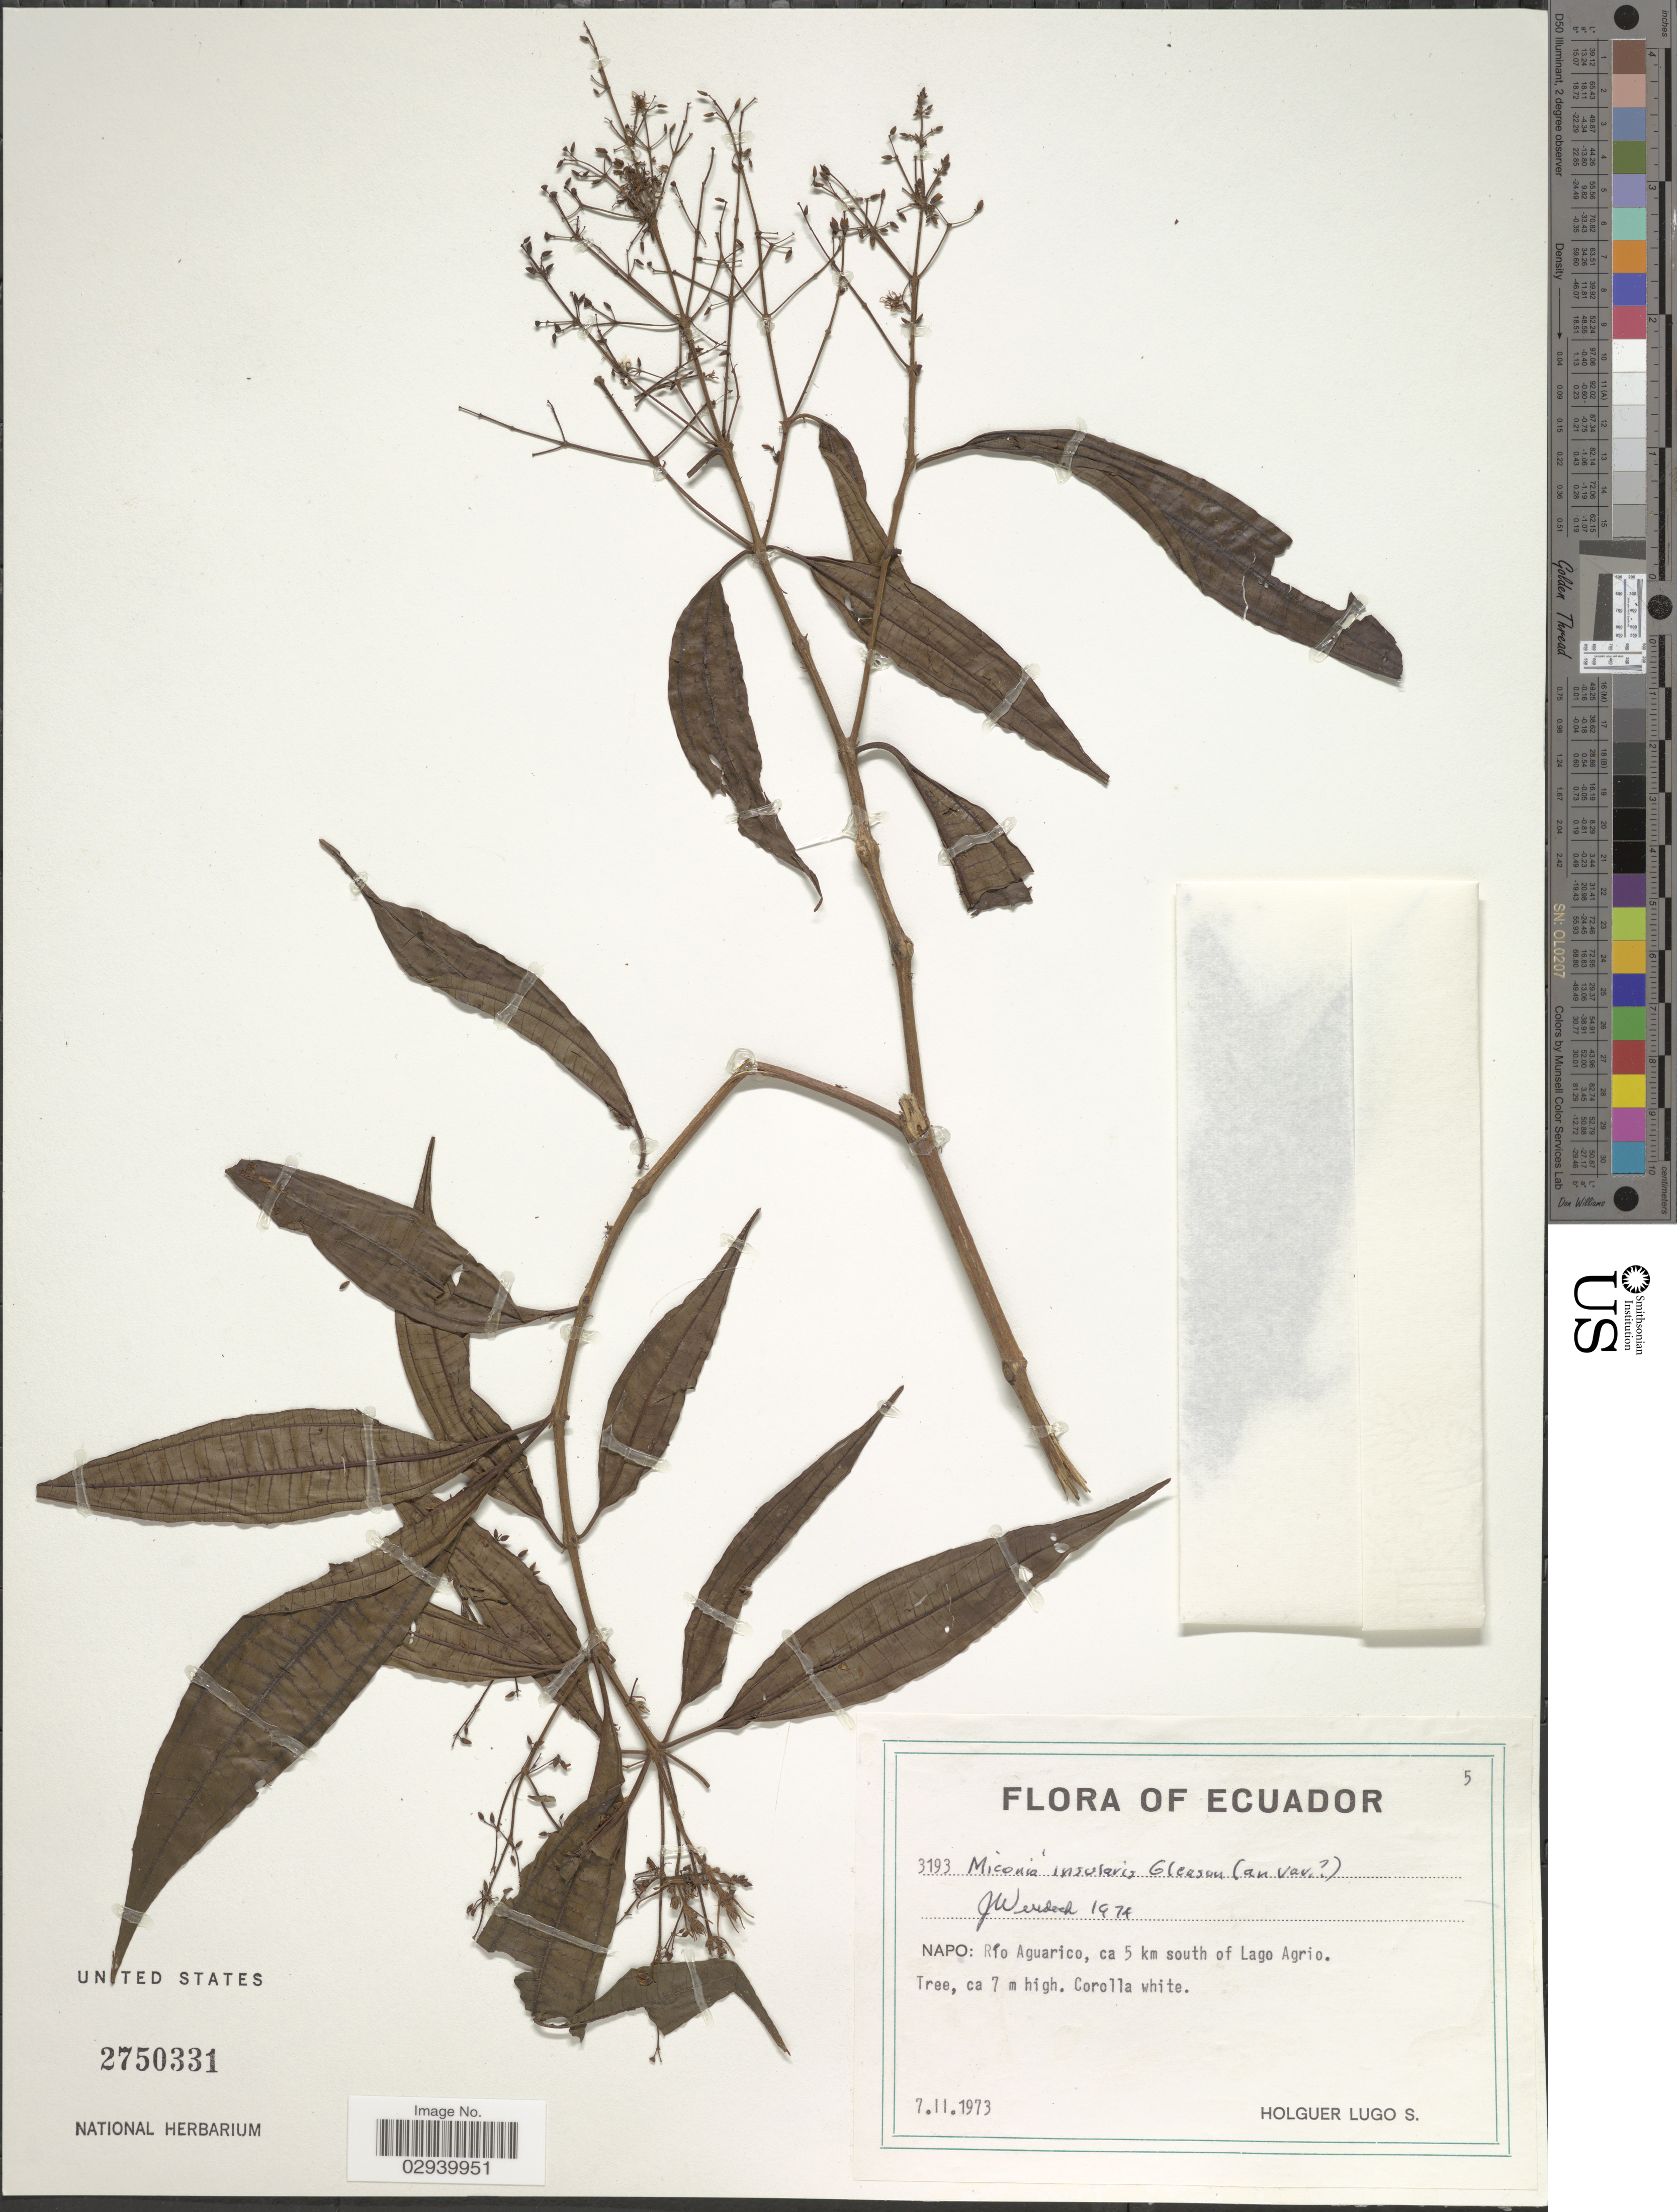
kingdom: Plantae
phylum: Tracheophyta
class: Magnoliopsida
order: Myrtales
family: Melastomataceae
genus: Miconia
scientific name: Miconia insularis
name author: Gleason in I.M. Johnst.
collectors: H. Lugo S.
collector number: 3193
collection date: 1973-02-07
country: Ecuador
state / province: Napo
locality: Río Aguarico, ca 5 km south of Lago Agrio.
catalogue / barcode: US 2750331